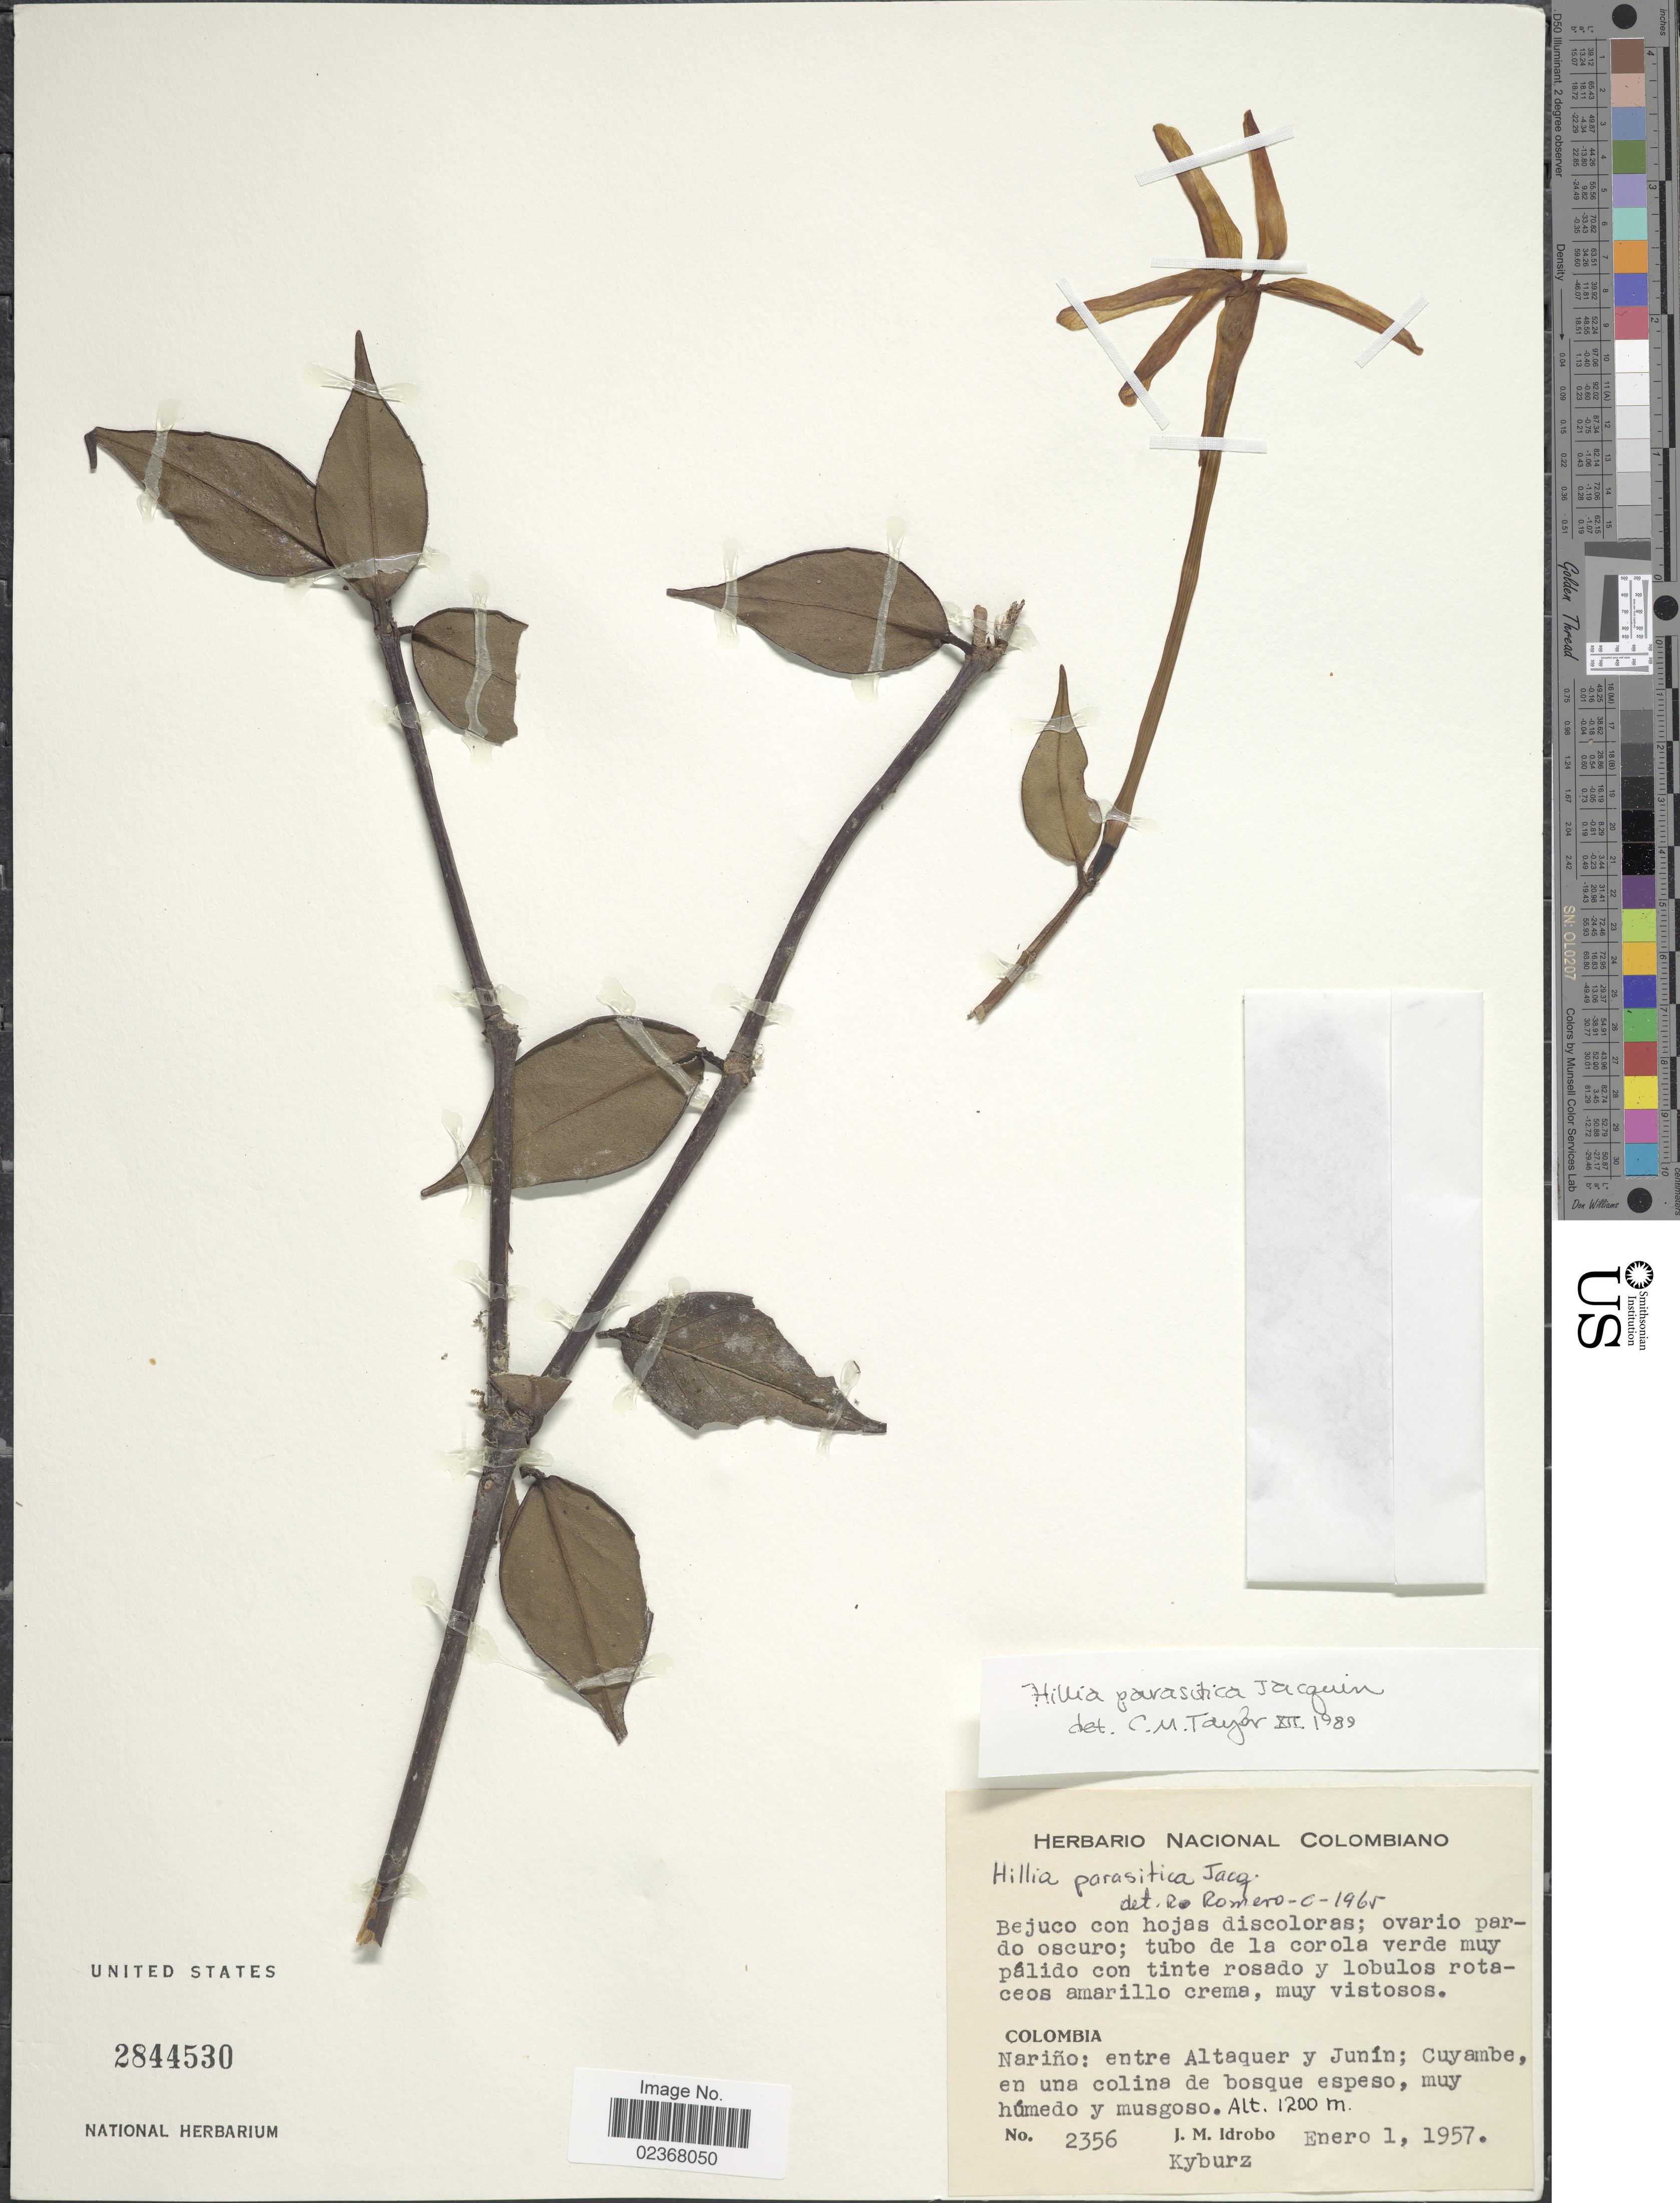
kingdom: Plantae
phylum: Tracheophyta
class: Magnoliopsida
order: Gentianales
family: Rubiaceae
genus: Hillia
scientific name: Hillia parasitica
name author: Jacq.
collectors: J. M. Idrobo & -. Kyburz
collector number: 2356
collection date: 1957-01-01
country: Colombia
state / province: Nariño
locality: Narino: entre Altaquer y Junin: Cuyambe, en une colina de bosque espeso, muy humedo y musgoso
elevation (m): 1200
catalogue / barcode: US 2844530